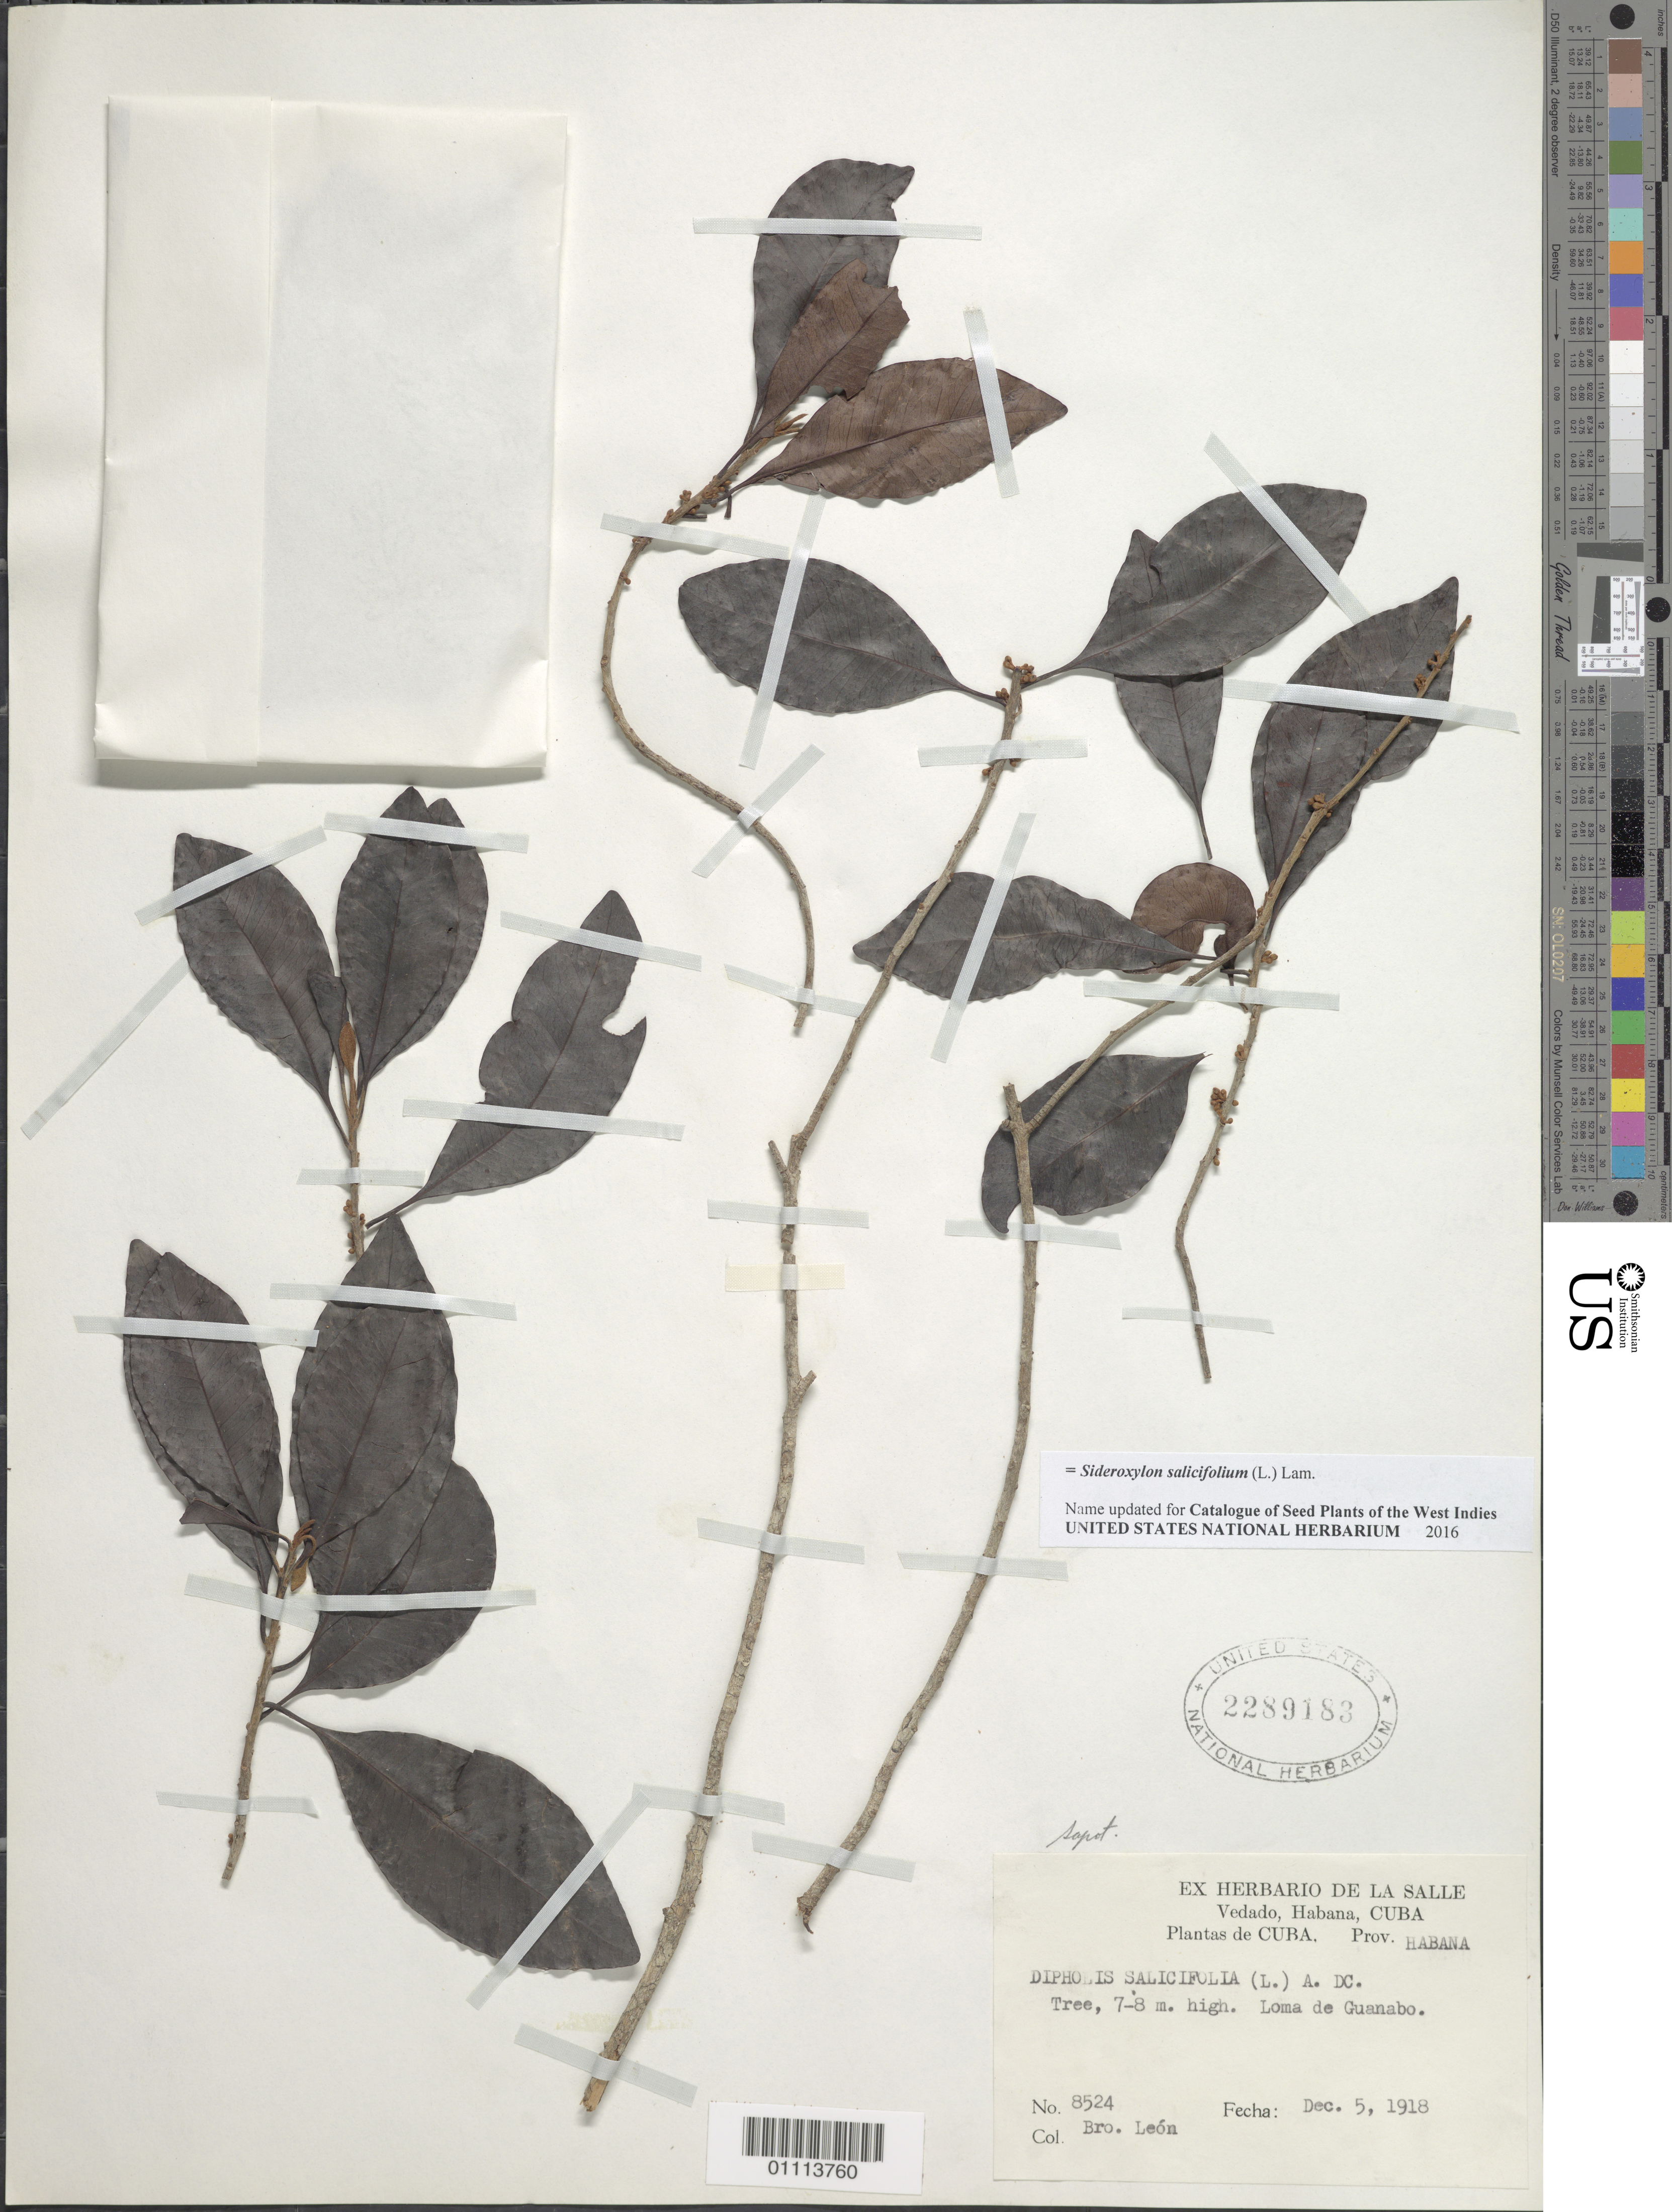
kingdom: Plantae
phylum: Tracheophyta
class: Magnoliopsida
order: Ericales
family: Sapotaceae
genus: Dipholis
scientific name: Dipholis salicifolia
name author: (L.) A. DC.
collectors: Bro. León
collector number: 8524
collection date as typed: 05 Dec 1918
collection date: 1918-12-05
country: Cuba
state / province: La Habana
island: Cuba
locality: Loma de Guanabo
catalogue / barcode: US 2289183